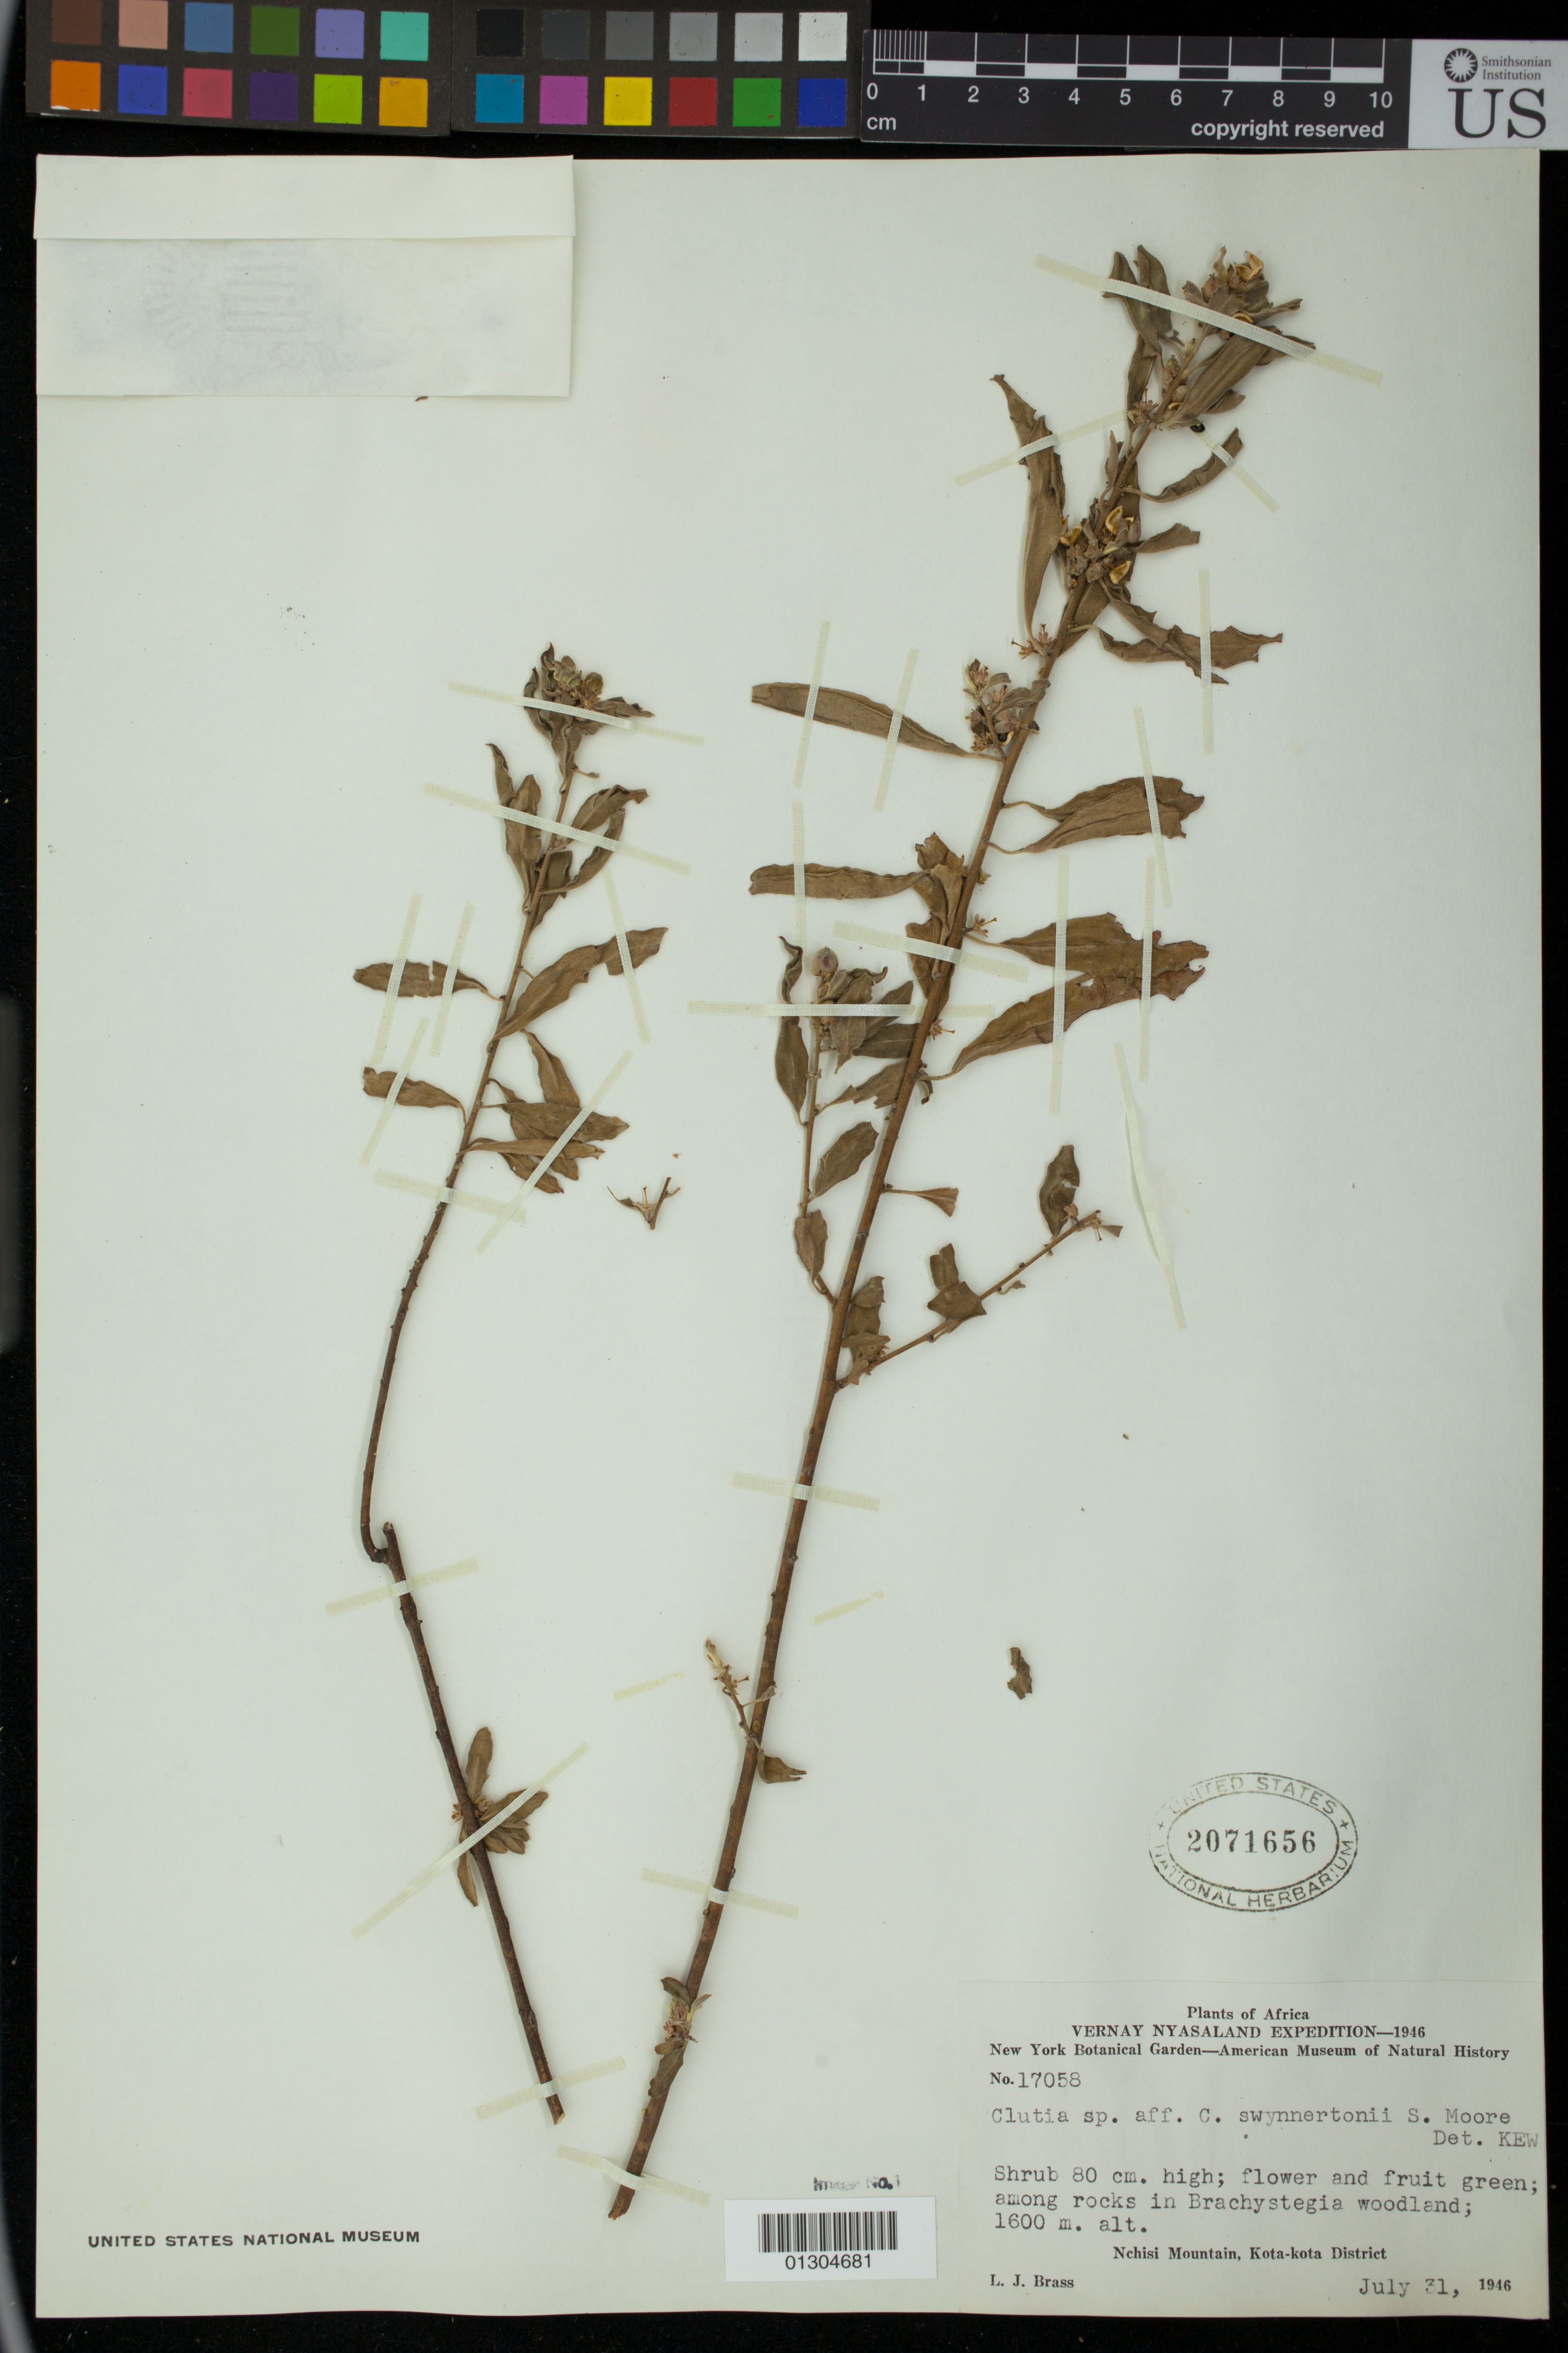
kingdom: Plantae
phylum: Tracheophyta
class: Magnoliopsida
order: Malpighiales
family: Peraceae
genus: Clutia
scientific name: Clutia swynnertonii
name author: S. Moore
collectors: L. J. Brass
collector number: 17058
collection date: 1946-07-31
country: Malawi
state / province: Central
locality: Nchisi Mountain, Kota-kota District [Nkhotakota]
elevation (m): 1600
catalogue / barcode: US 2071656